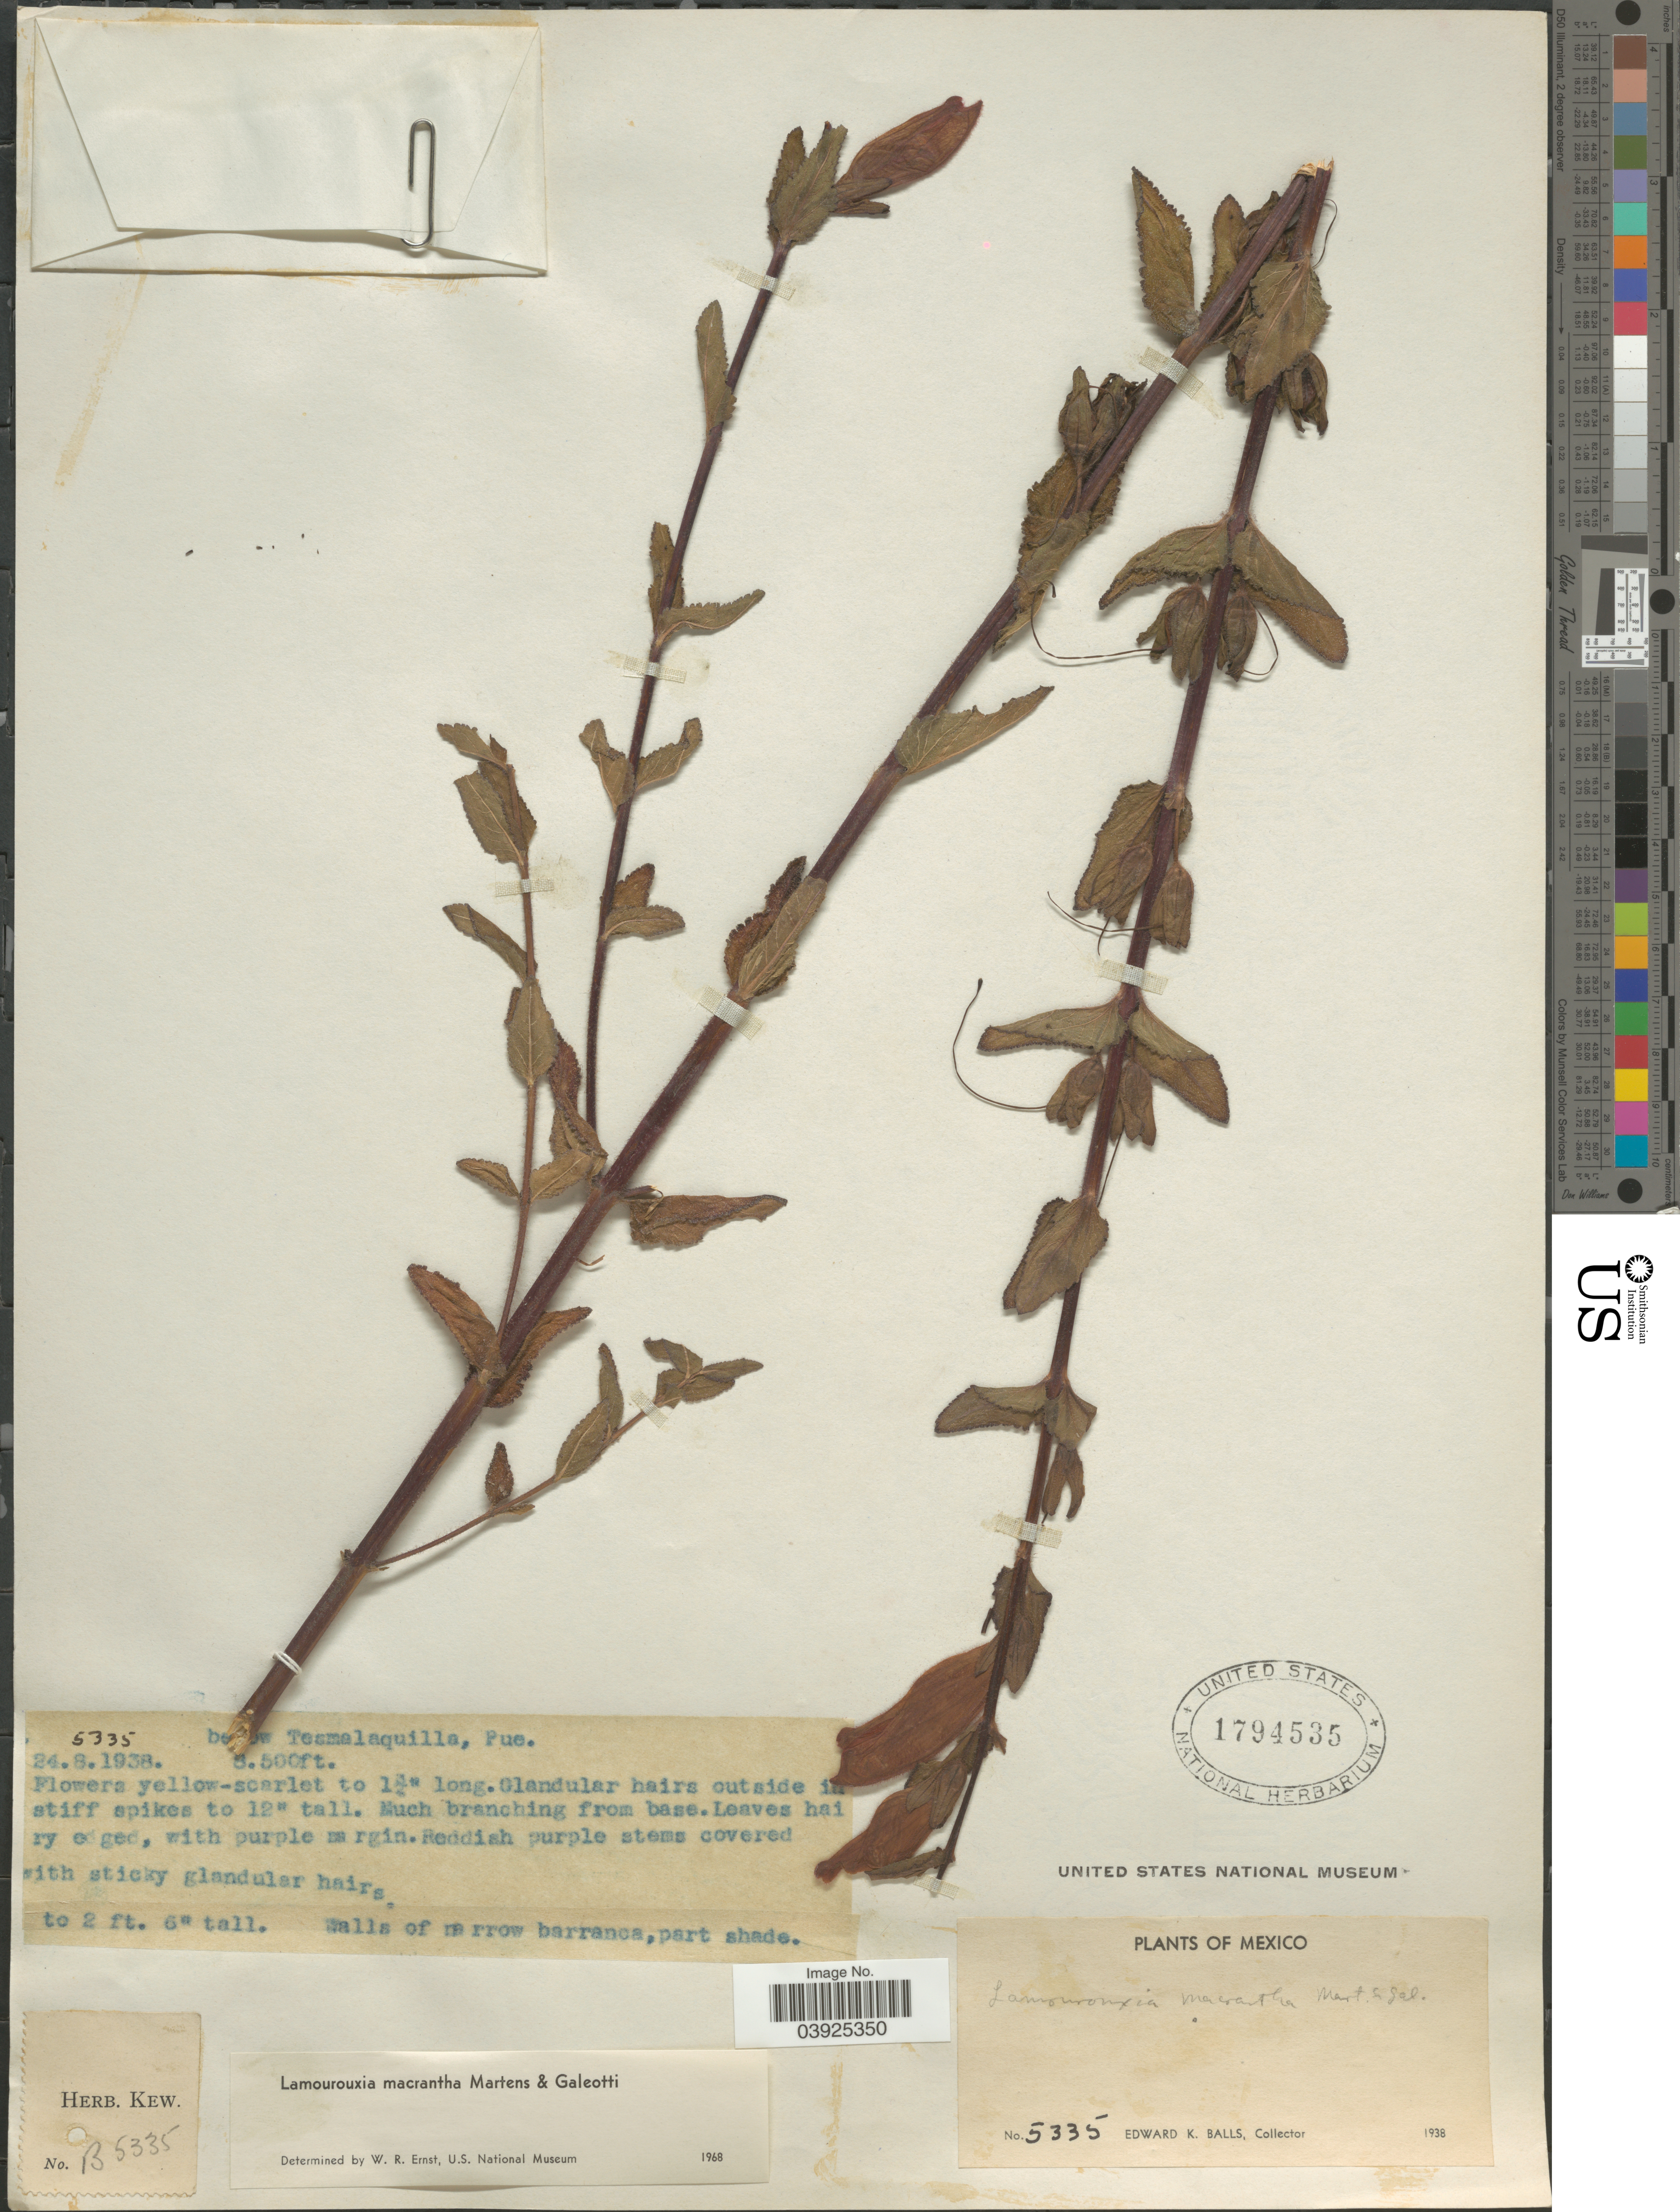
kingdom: Plantae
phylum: Tracheophyta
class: Magnoliopsida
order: Lamiales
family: Orobanchaceae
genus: Lamourouxia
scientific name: Lamourouxia macrantha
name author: M. Martens & Galeotti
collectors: E. K. Balls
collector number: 5335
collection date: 1938-08-24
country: Mexico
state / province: Puebla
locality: Below Tesmalaquilla.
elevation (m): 1676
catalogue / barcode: US 1794535